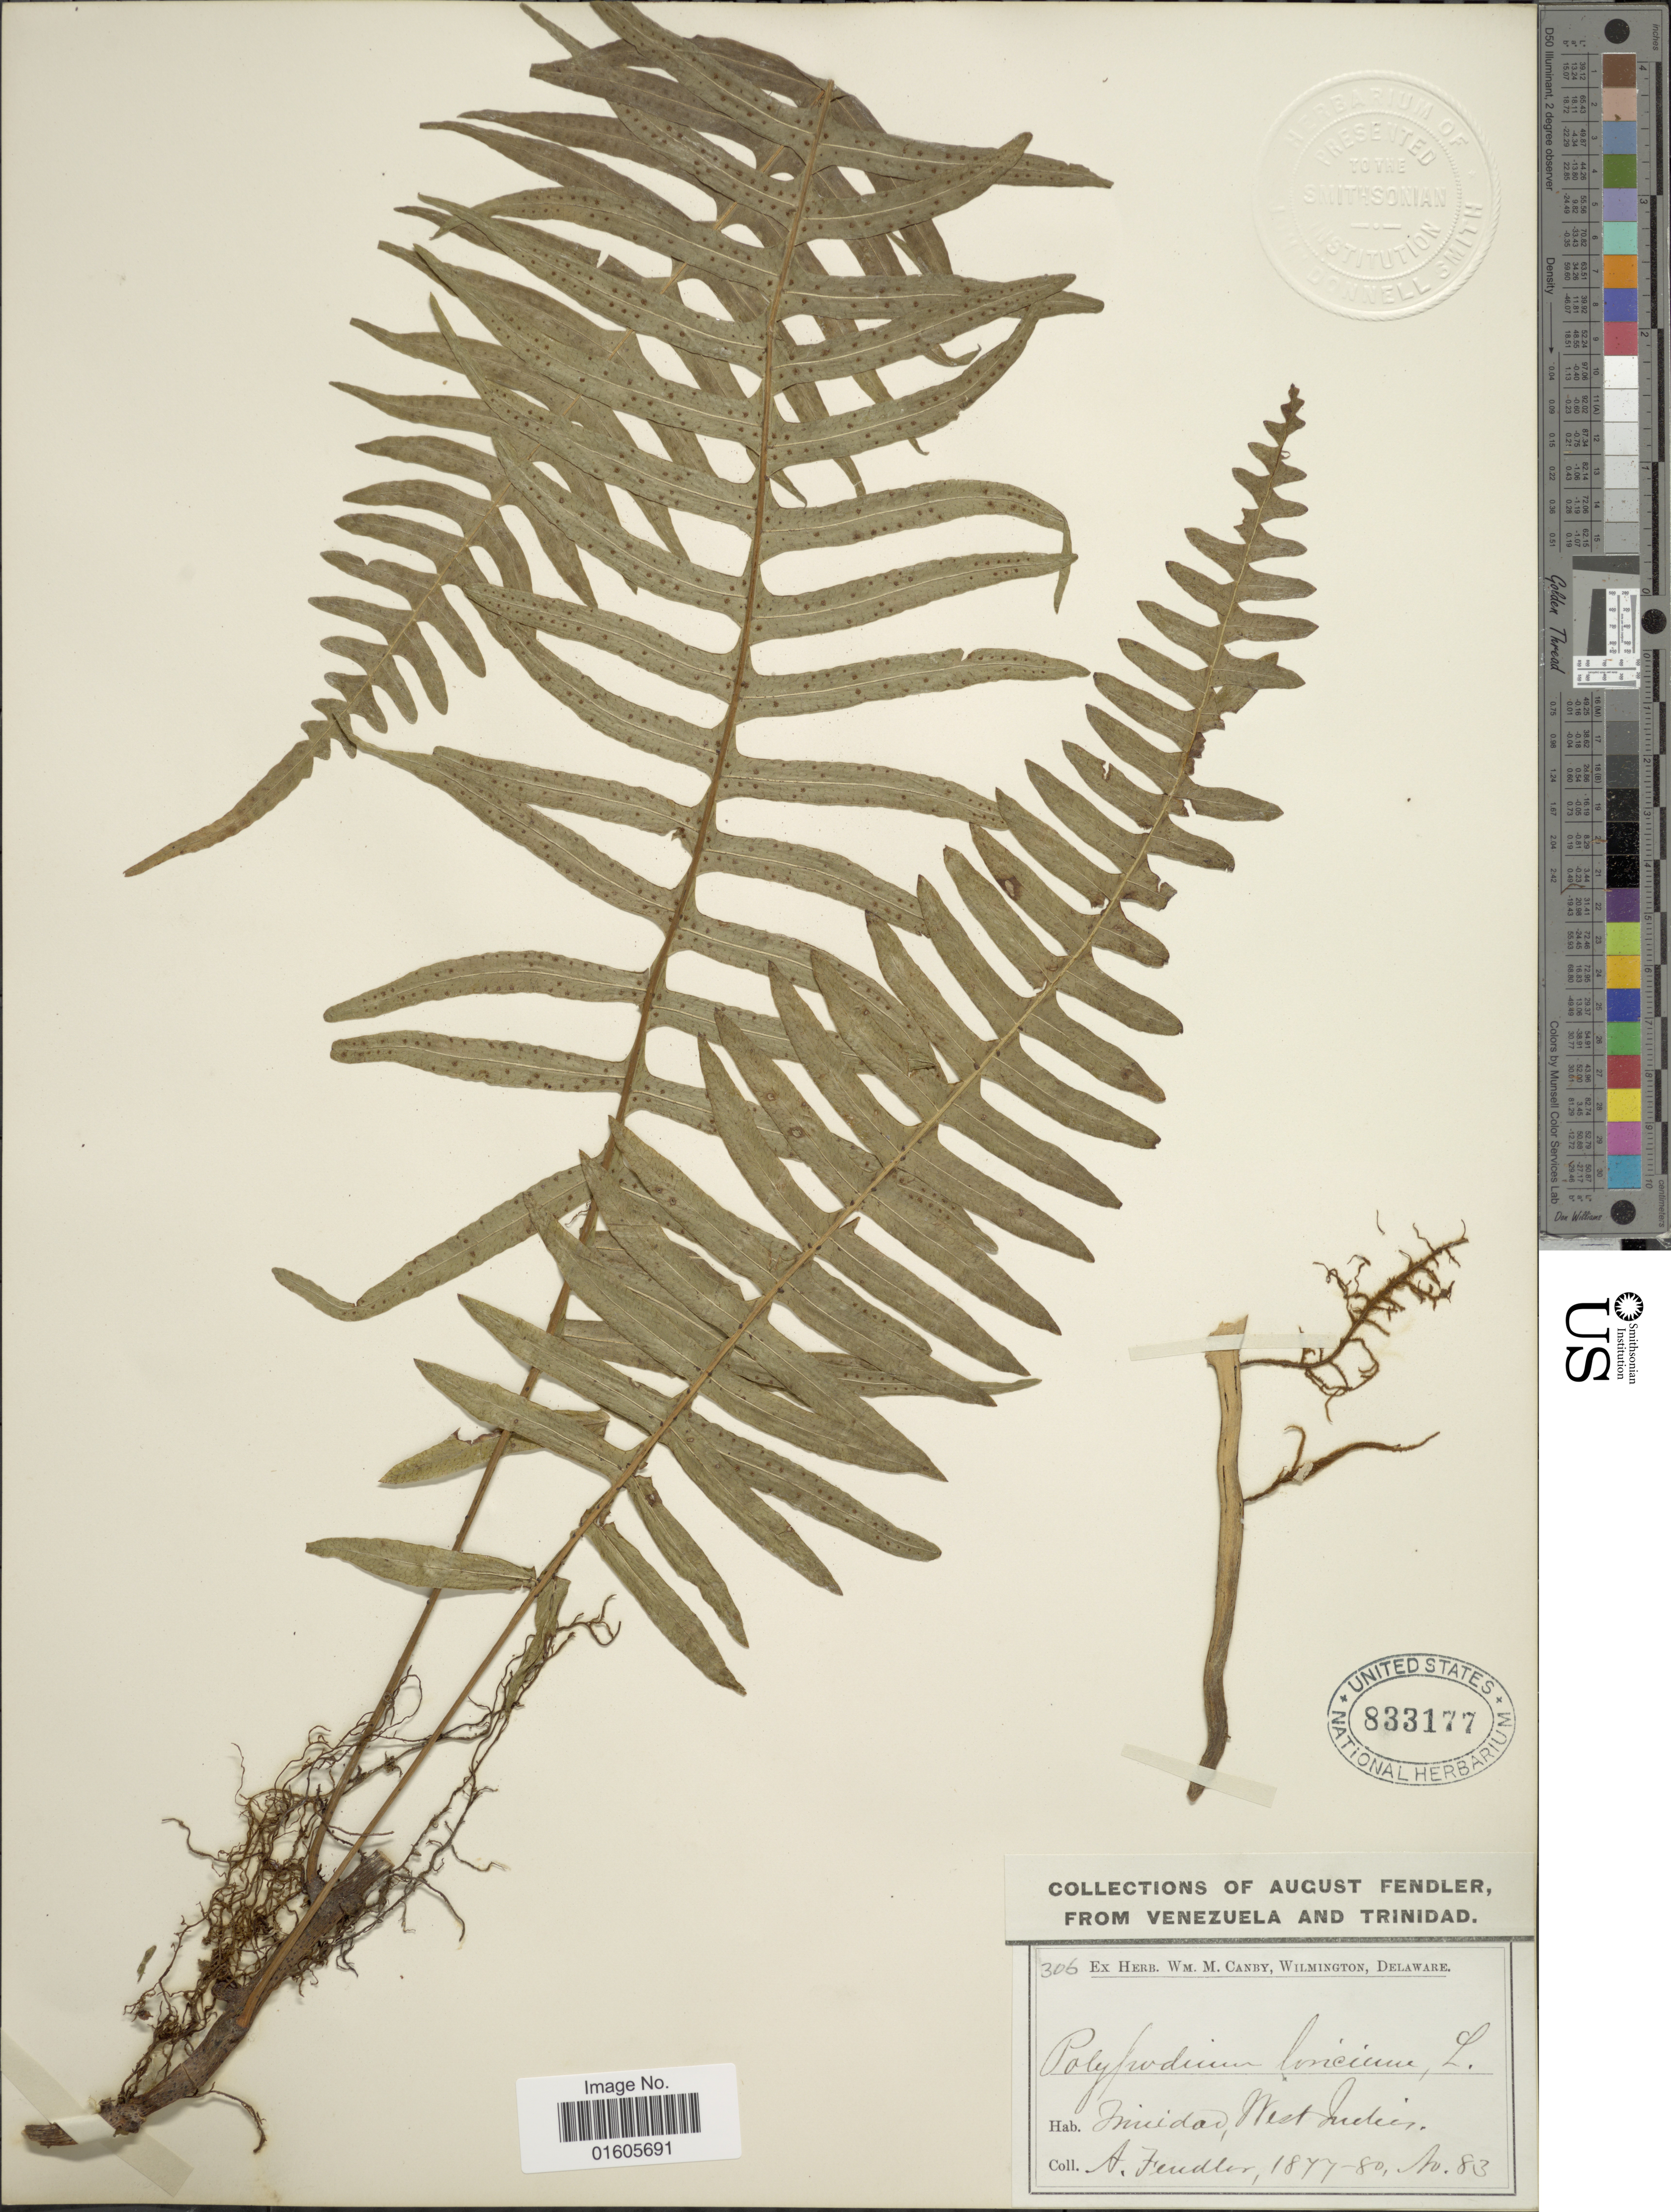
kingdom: Plantae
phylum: Tracheophyta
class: Polypodiopsida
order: Polypodiales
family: Polypodiaceae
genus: Serpocaulon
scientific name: Serpocaulon loriceum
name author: (L.) A.R. Sm.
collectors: A. Fendler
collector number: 83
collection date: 1877/1880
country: Trinidad and Tobago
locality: Trinidad, West Indies.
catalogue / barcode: US 833177